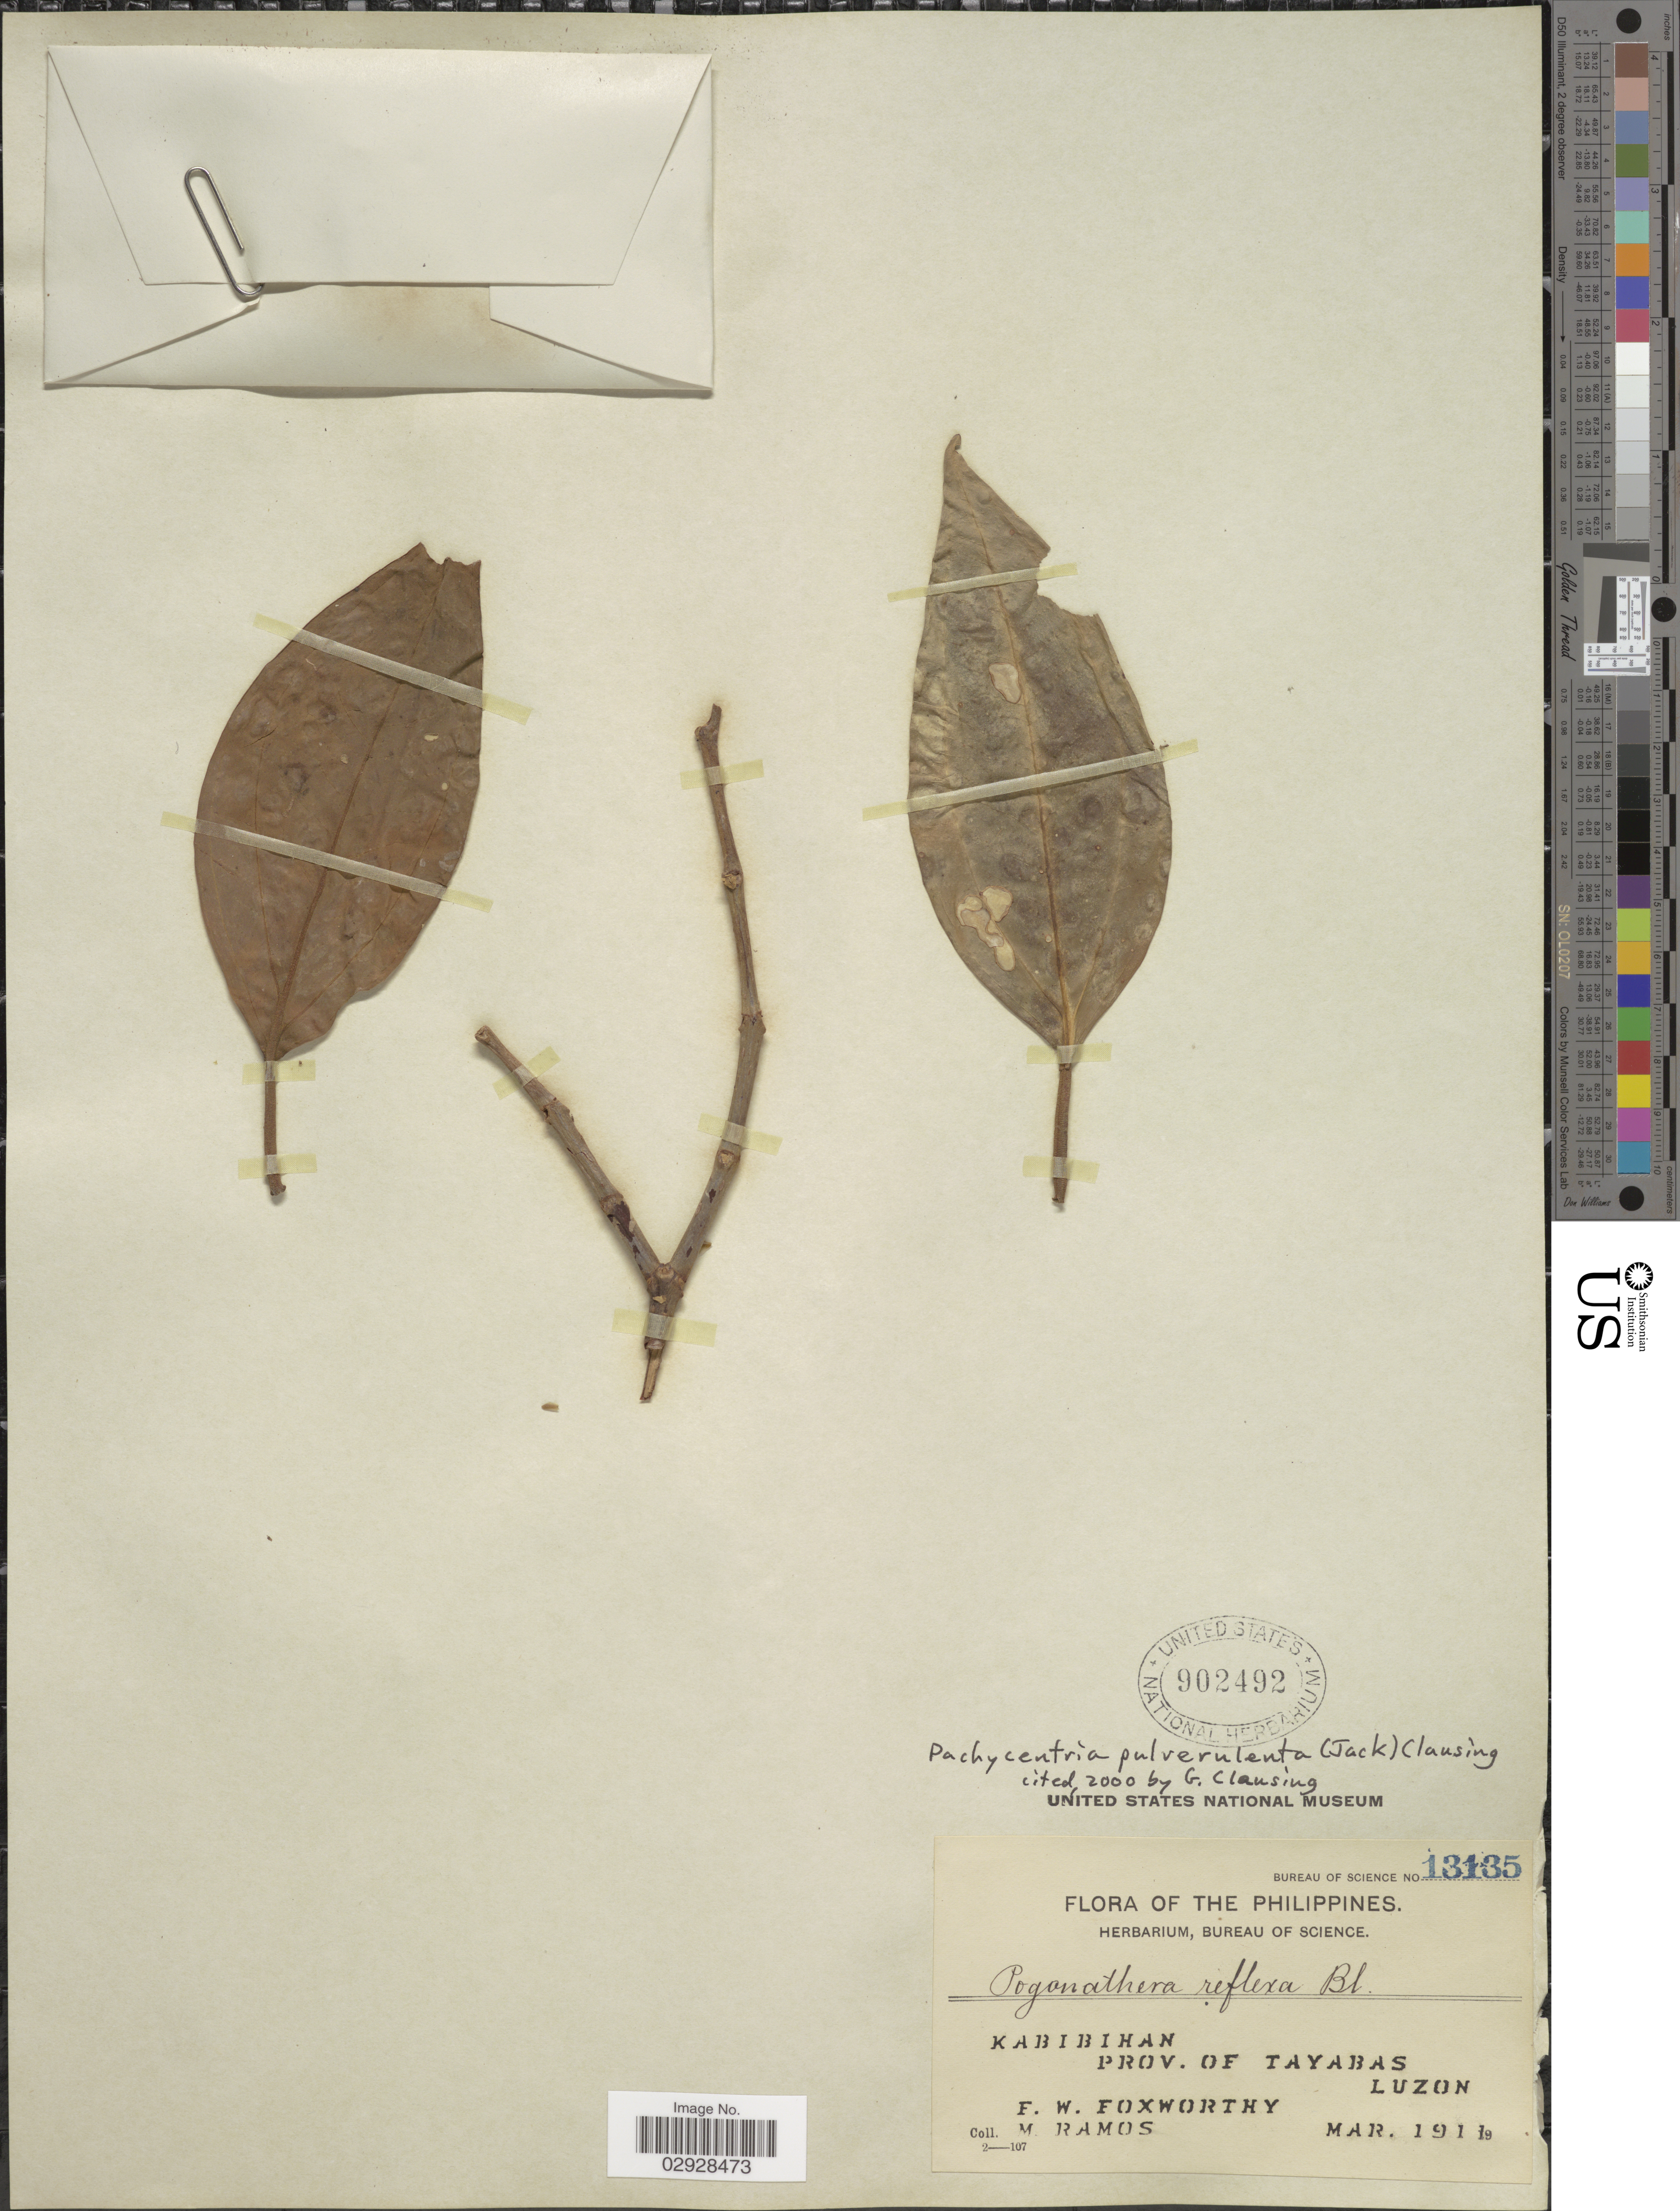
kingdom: Plantae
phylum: Tracheophyta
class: Magnoliopsida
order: Myrtales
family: Melastomataceae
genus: Pachycentria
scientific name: Pachycentria pulverulenta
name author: (Jack) Clausing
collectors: F. W. Foxworthy & M. Ramos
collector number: Bureau of Science 13135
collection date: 1911-03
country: Philippines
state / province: Calabarzon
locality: Kabibihan, Prov. of Tayabas, Luzon.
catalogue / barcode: US 902492